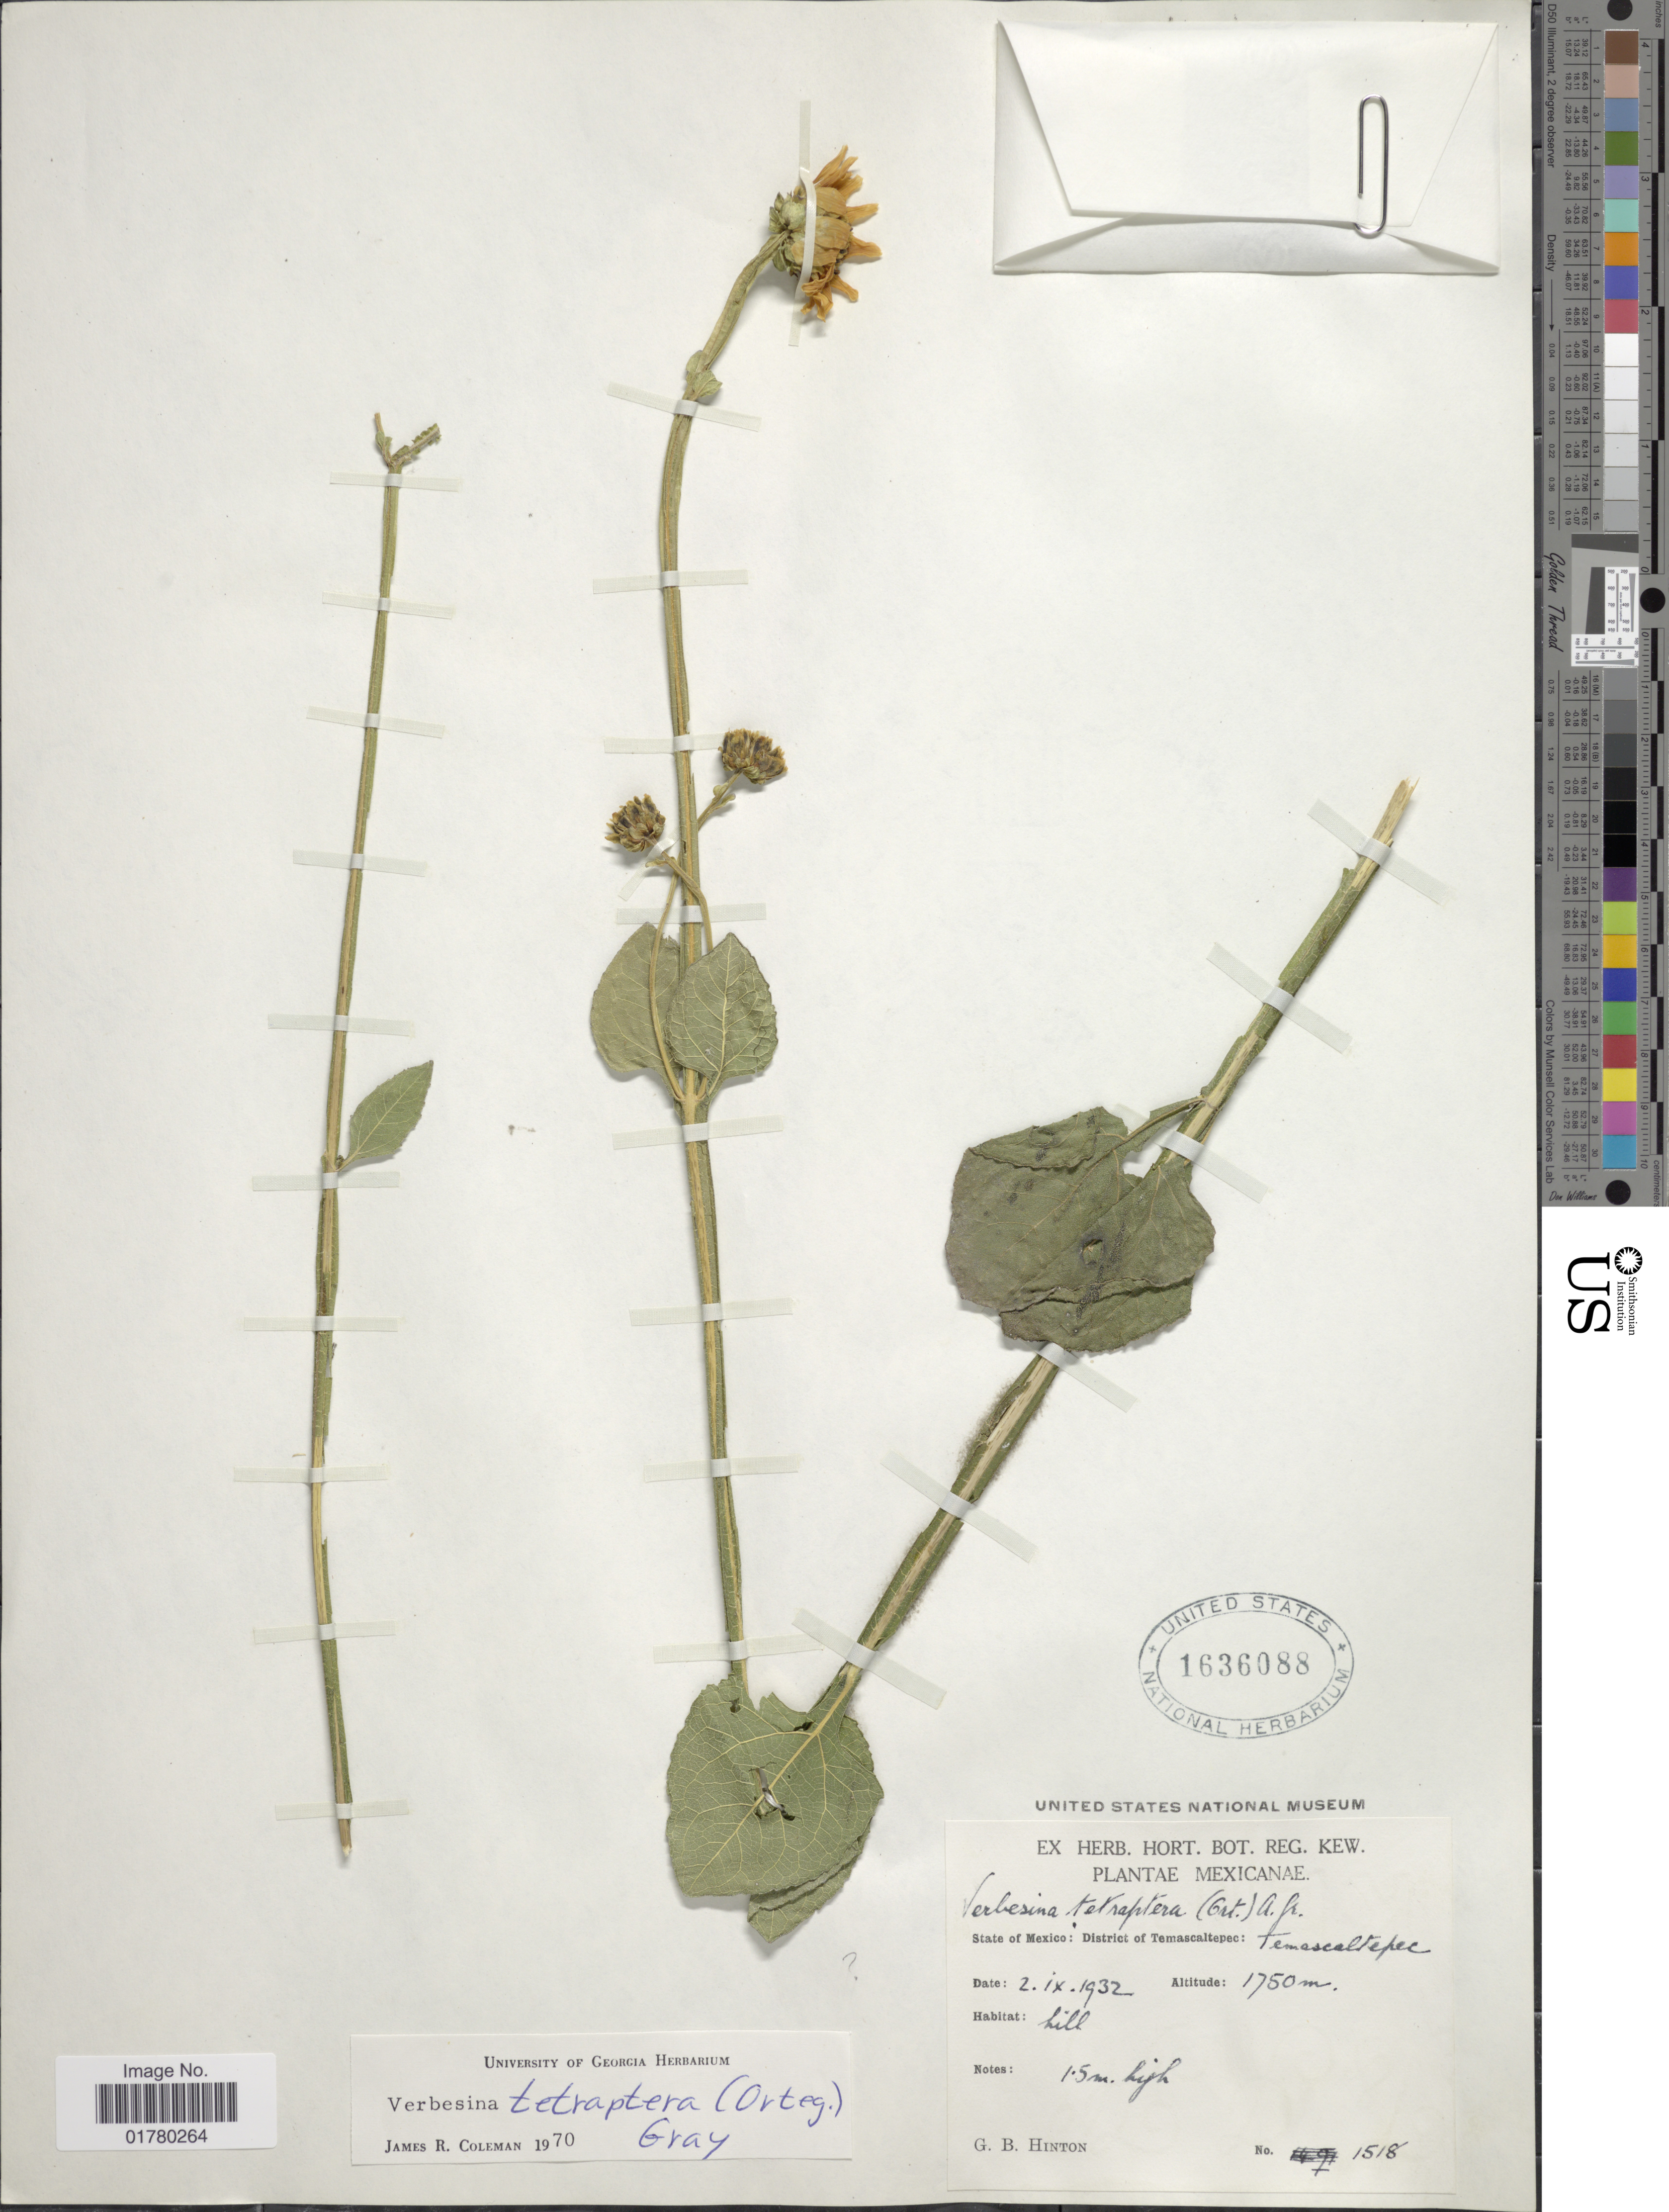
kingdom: Plantae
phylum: Tracheophyta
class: Magnoliopsida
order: Asterales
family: Asteraceae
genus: Verbesina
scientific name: Verbesina tetraptera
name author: (Ortega) A. Gray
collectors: G. B. Hinton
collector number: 1518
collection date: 1932-09-02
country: Mexico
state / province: México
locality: District of Temascaltepec: Temascaltepec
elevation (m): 1750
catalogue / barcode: US 1636088